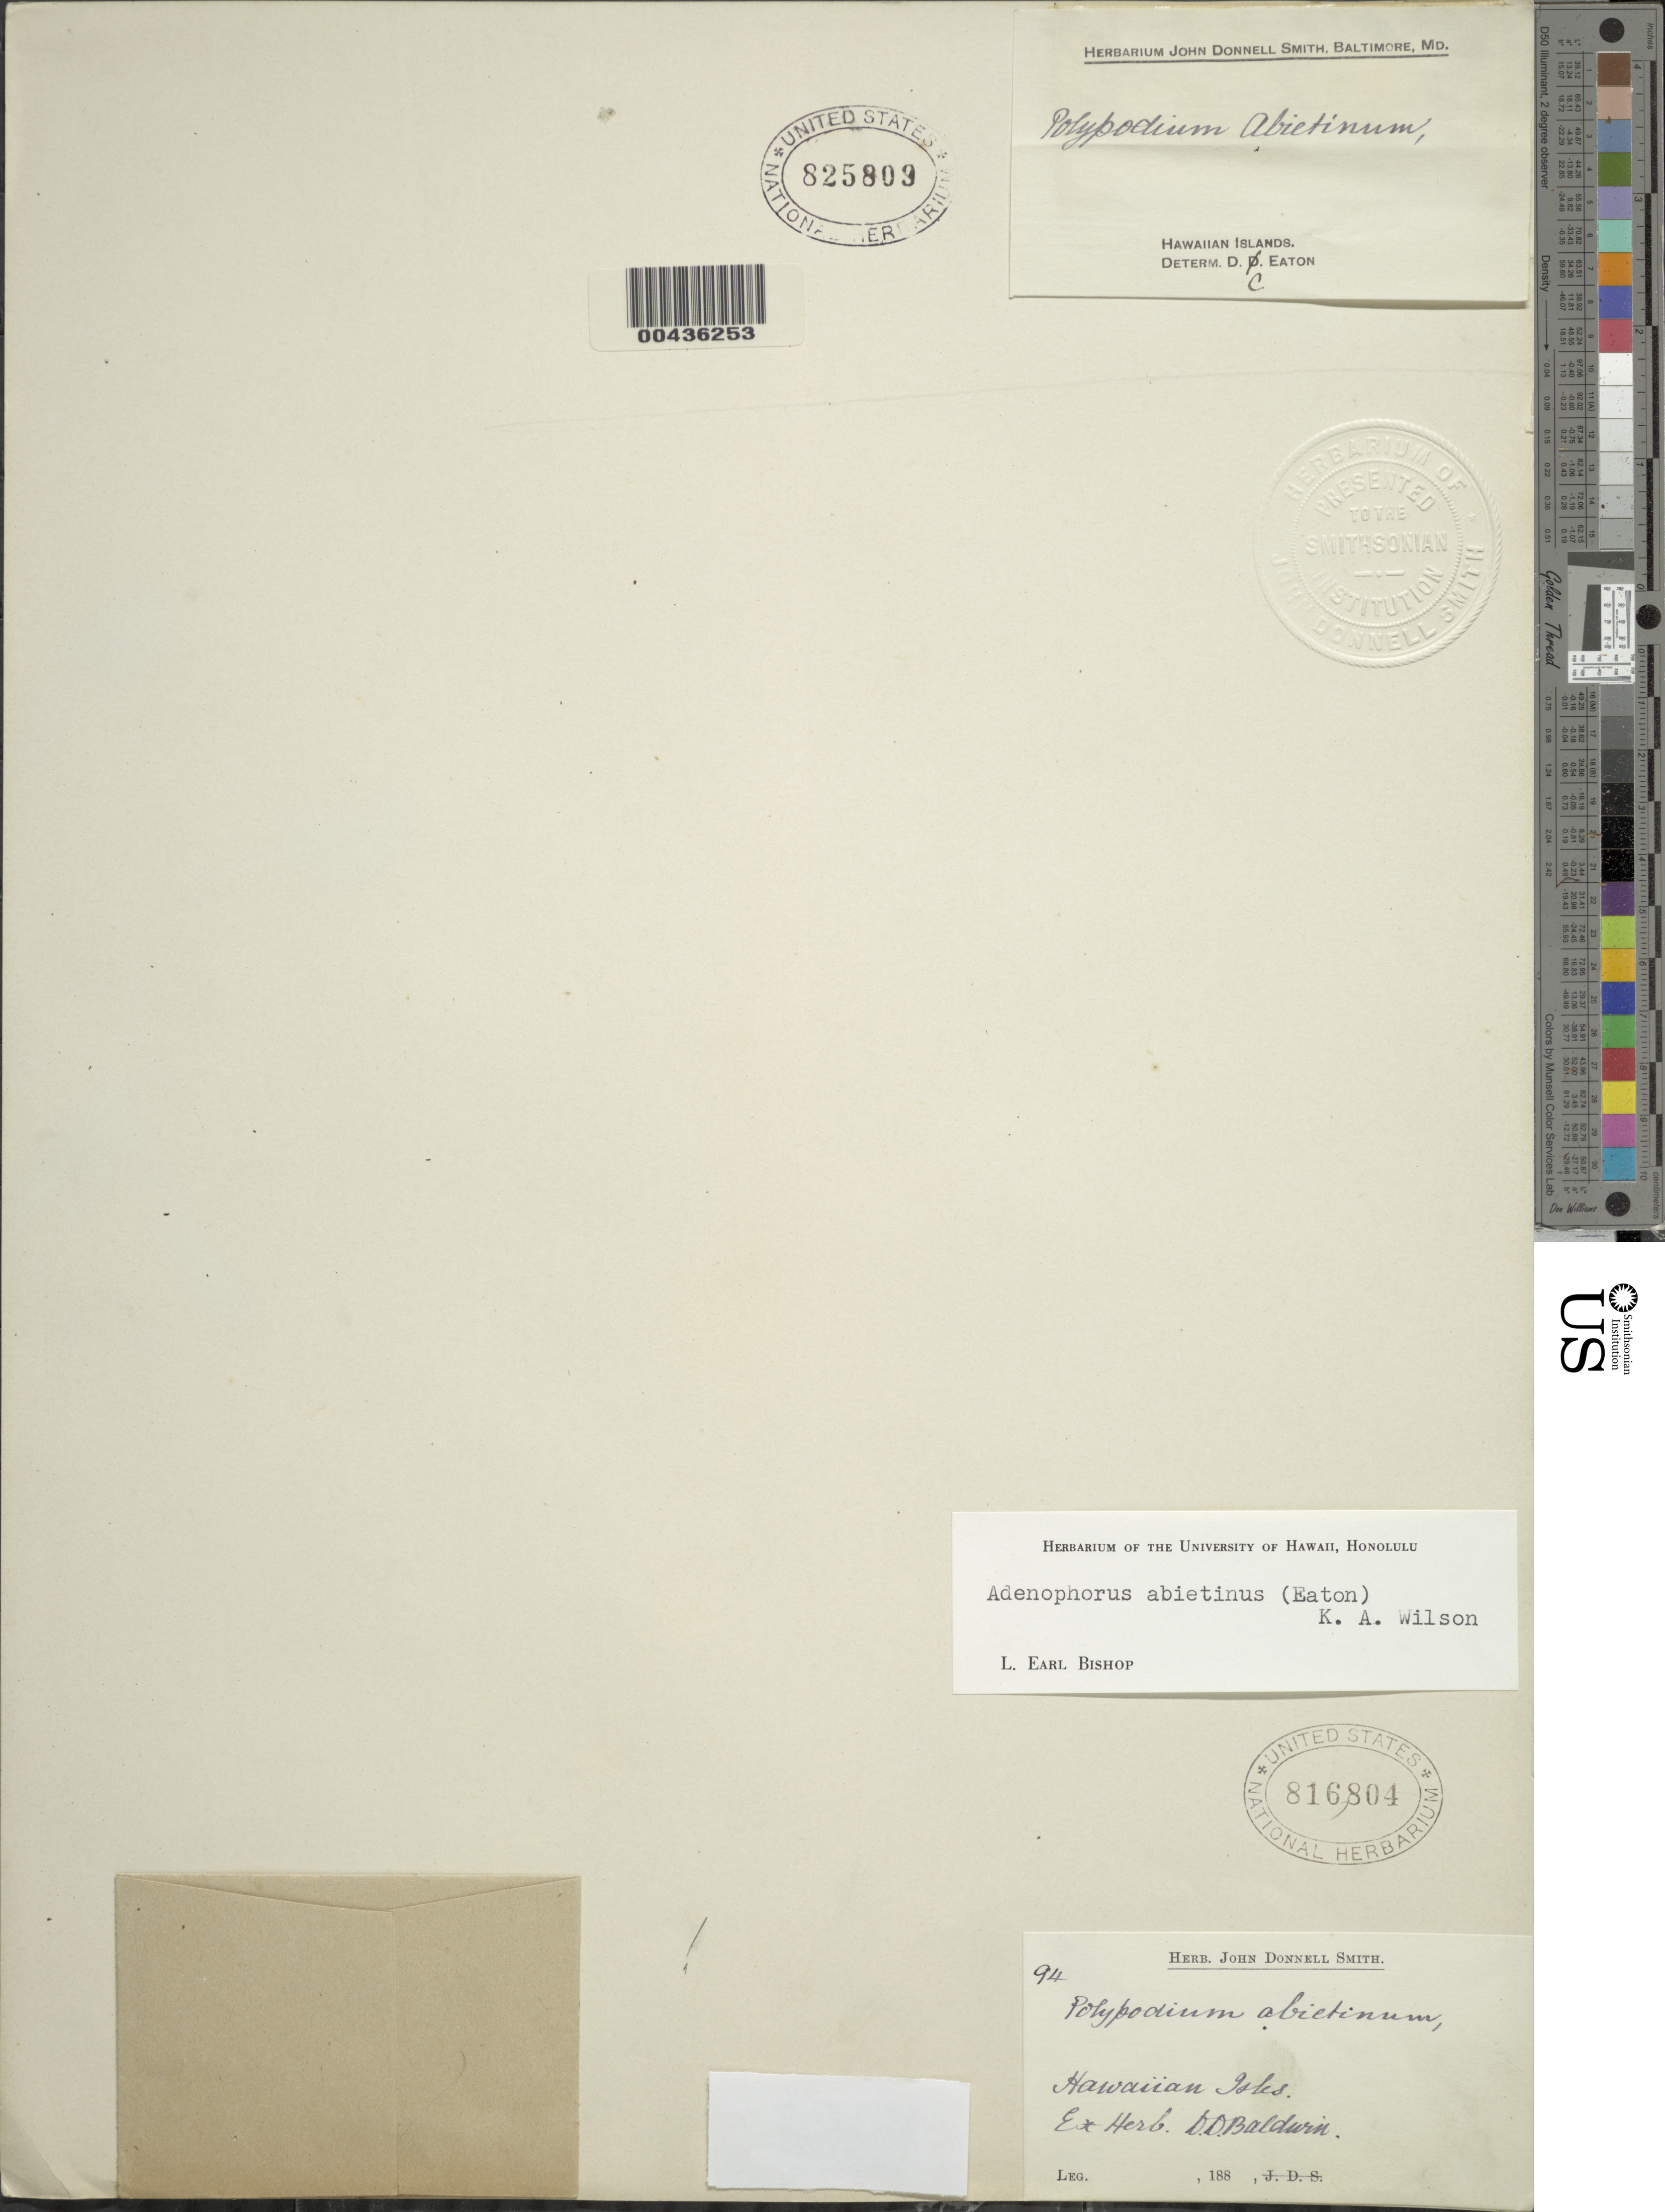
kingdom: Plantae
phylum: Tracheophyta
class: Polypodiopsida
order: Polypodiales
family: Polypodiaceae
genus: Adenophorus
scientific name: Adenophorus abietinus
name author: (D.C. Eaton) K.A. Wilson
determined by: Eaton, D. C.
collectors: D. Baldwin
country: United States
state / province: Hawaii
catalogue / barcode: US 825809